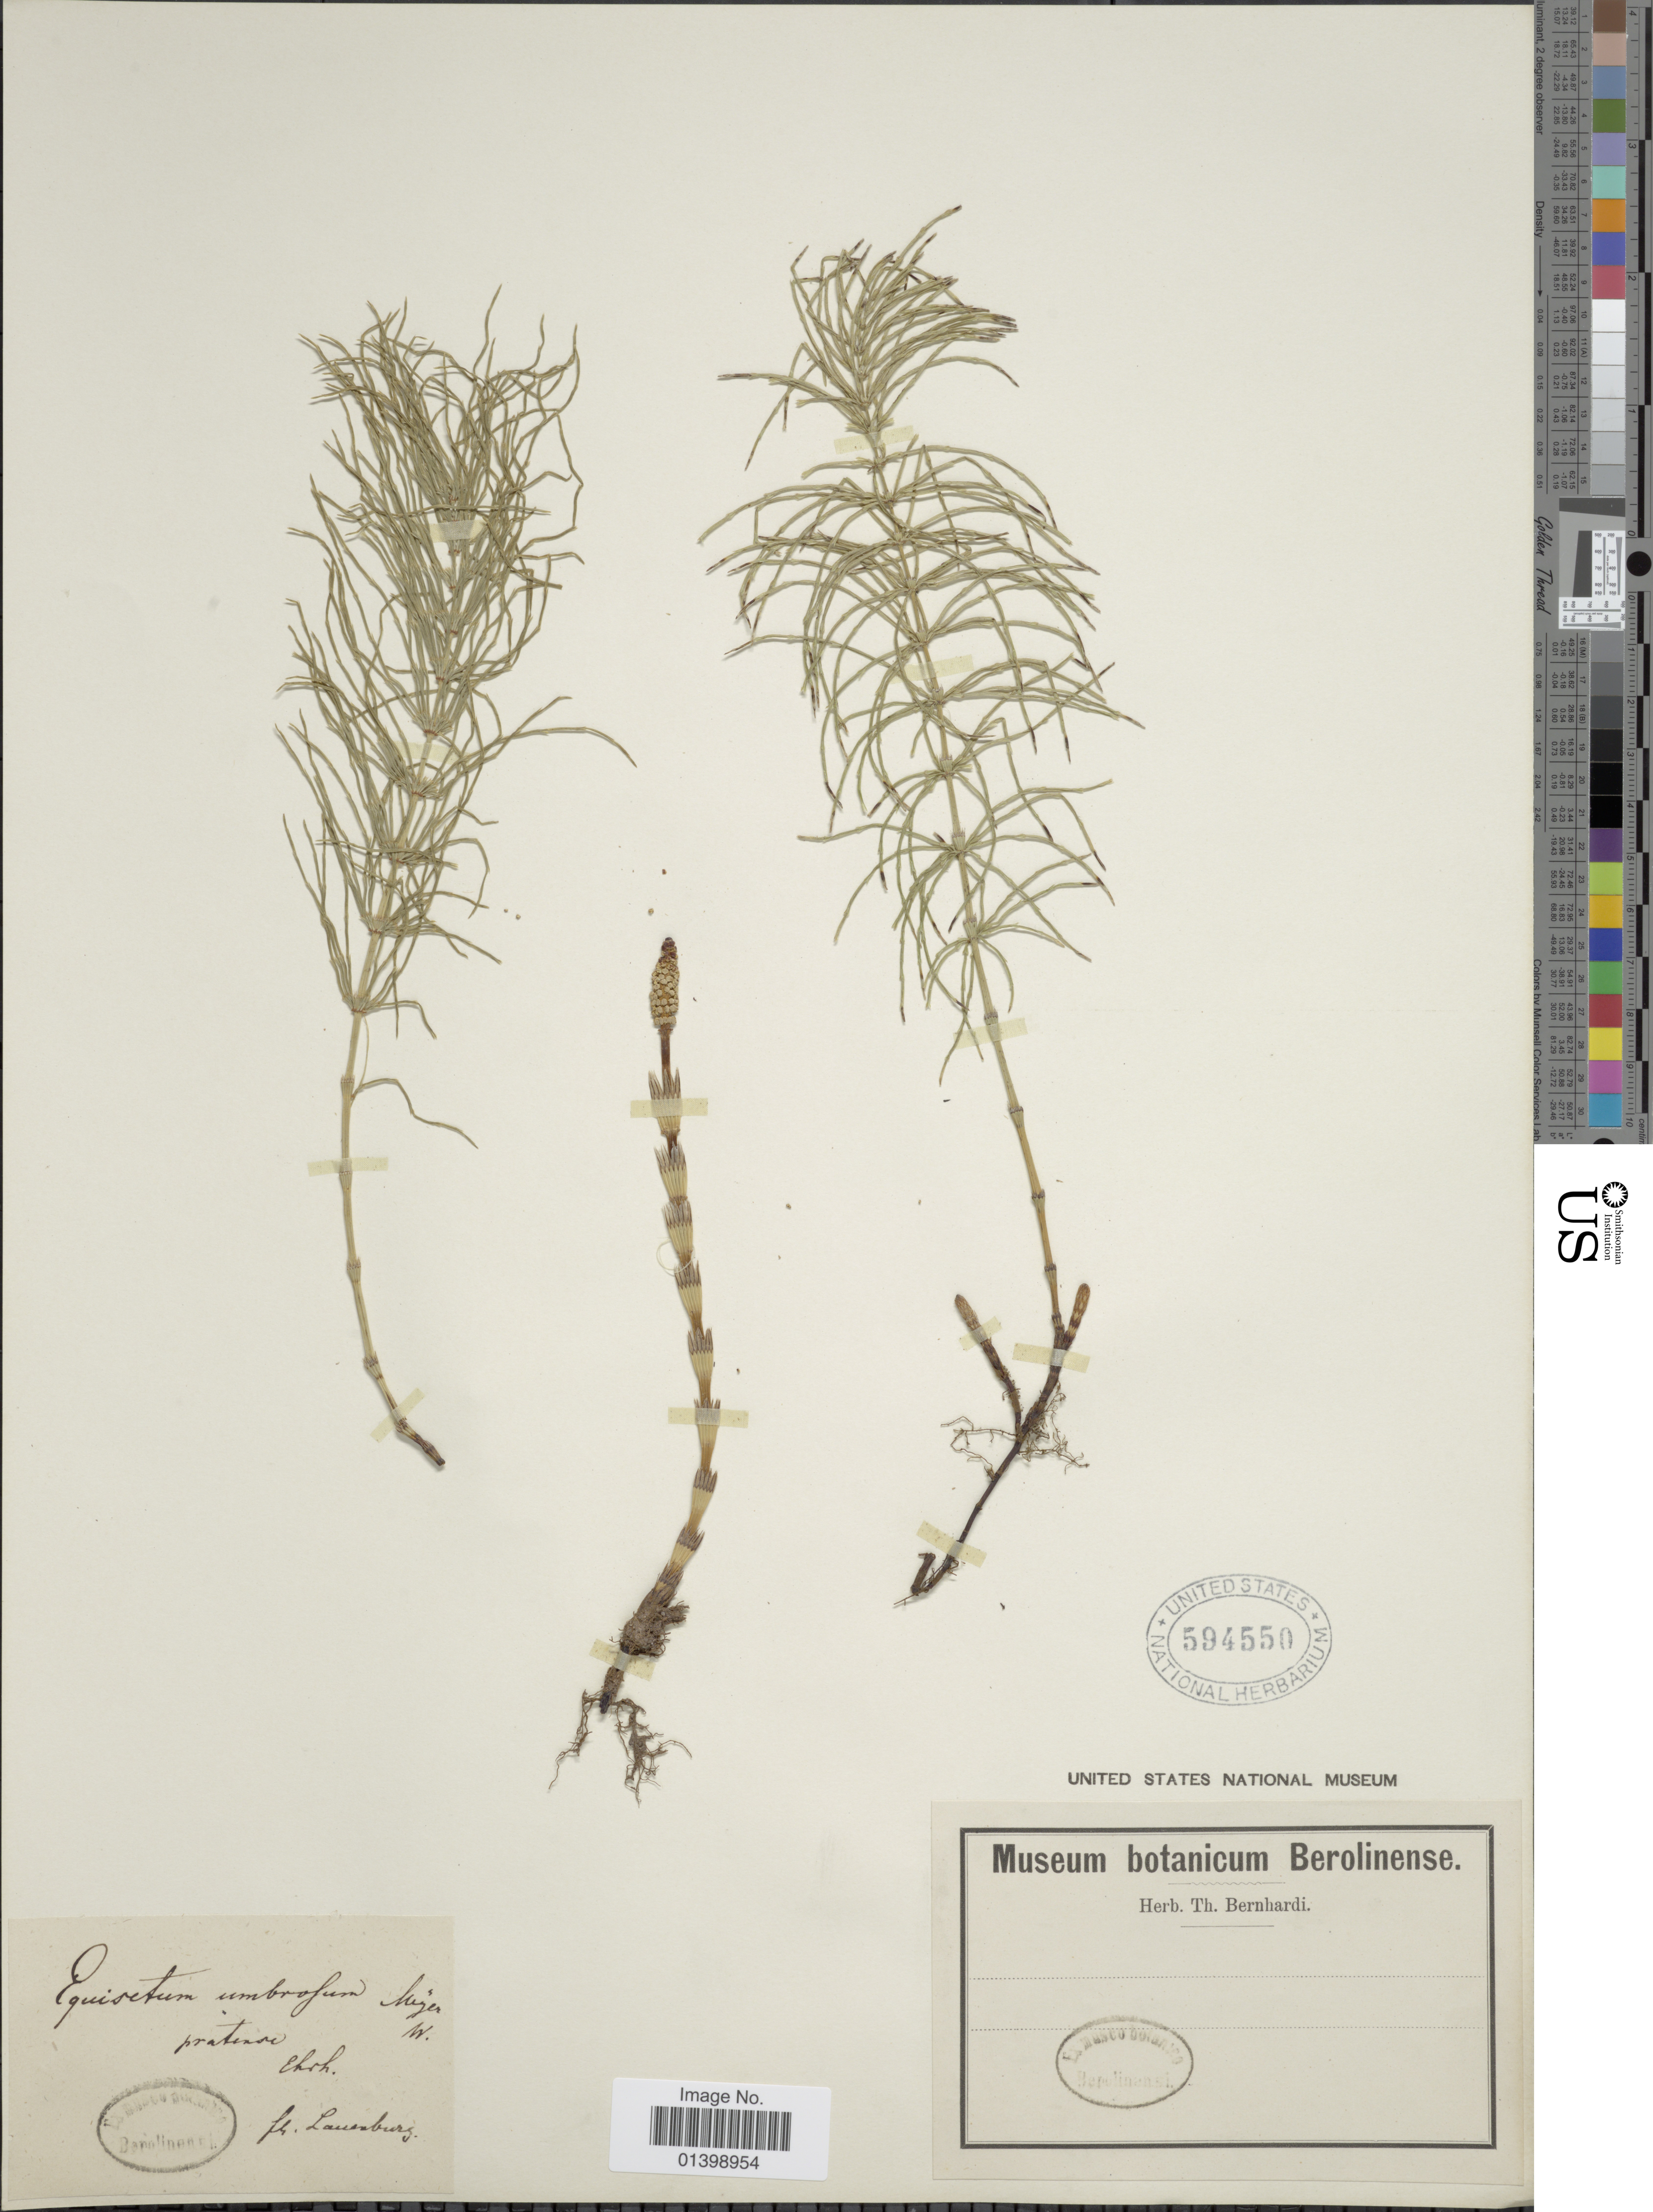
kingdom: Plantae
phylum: Tracheophyta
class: Polypodiopsida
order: Equisetales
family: Equisetaceae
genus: Equisetum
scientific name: Equisetum pratense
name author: Ehrh.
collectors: ex herb. Bernhardi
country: Germany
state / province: Schleswig-Holstein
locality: Lanenburg [interpreted]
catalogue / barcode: US 594550